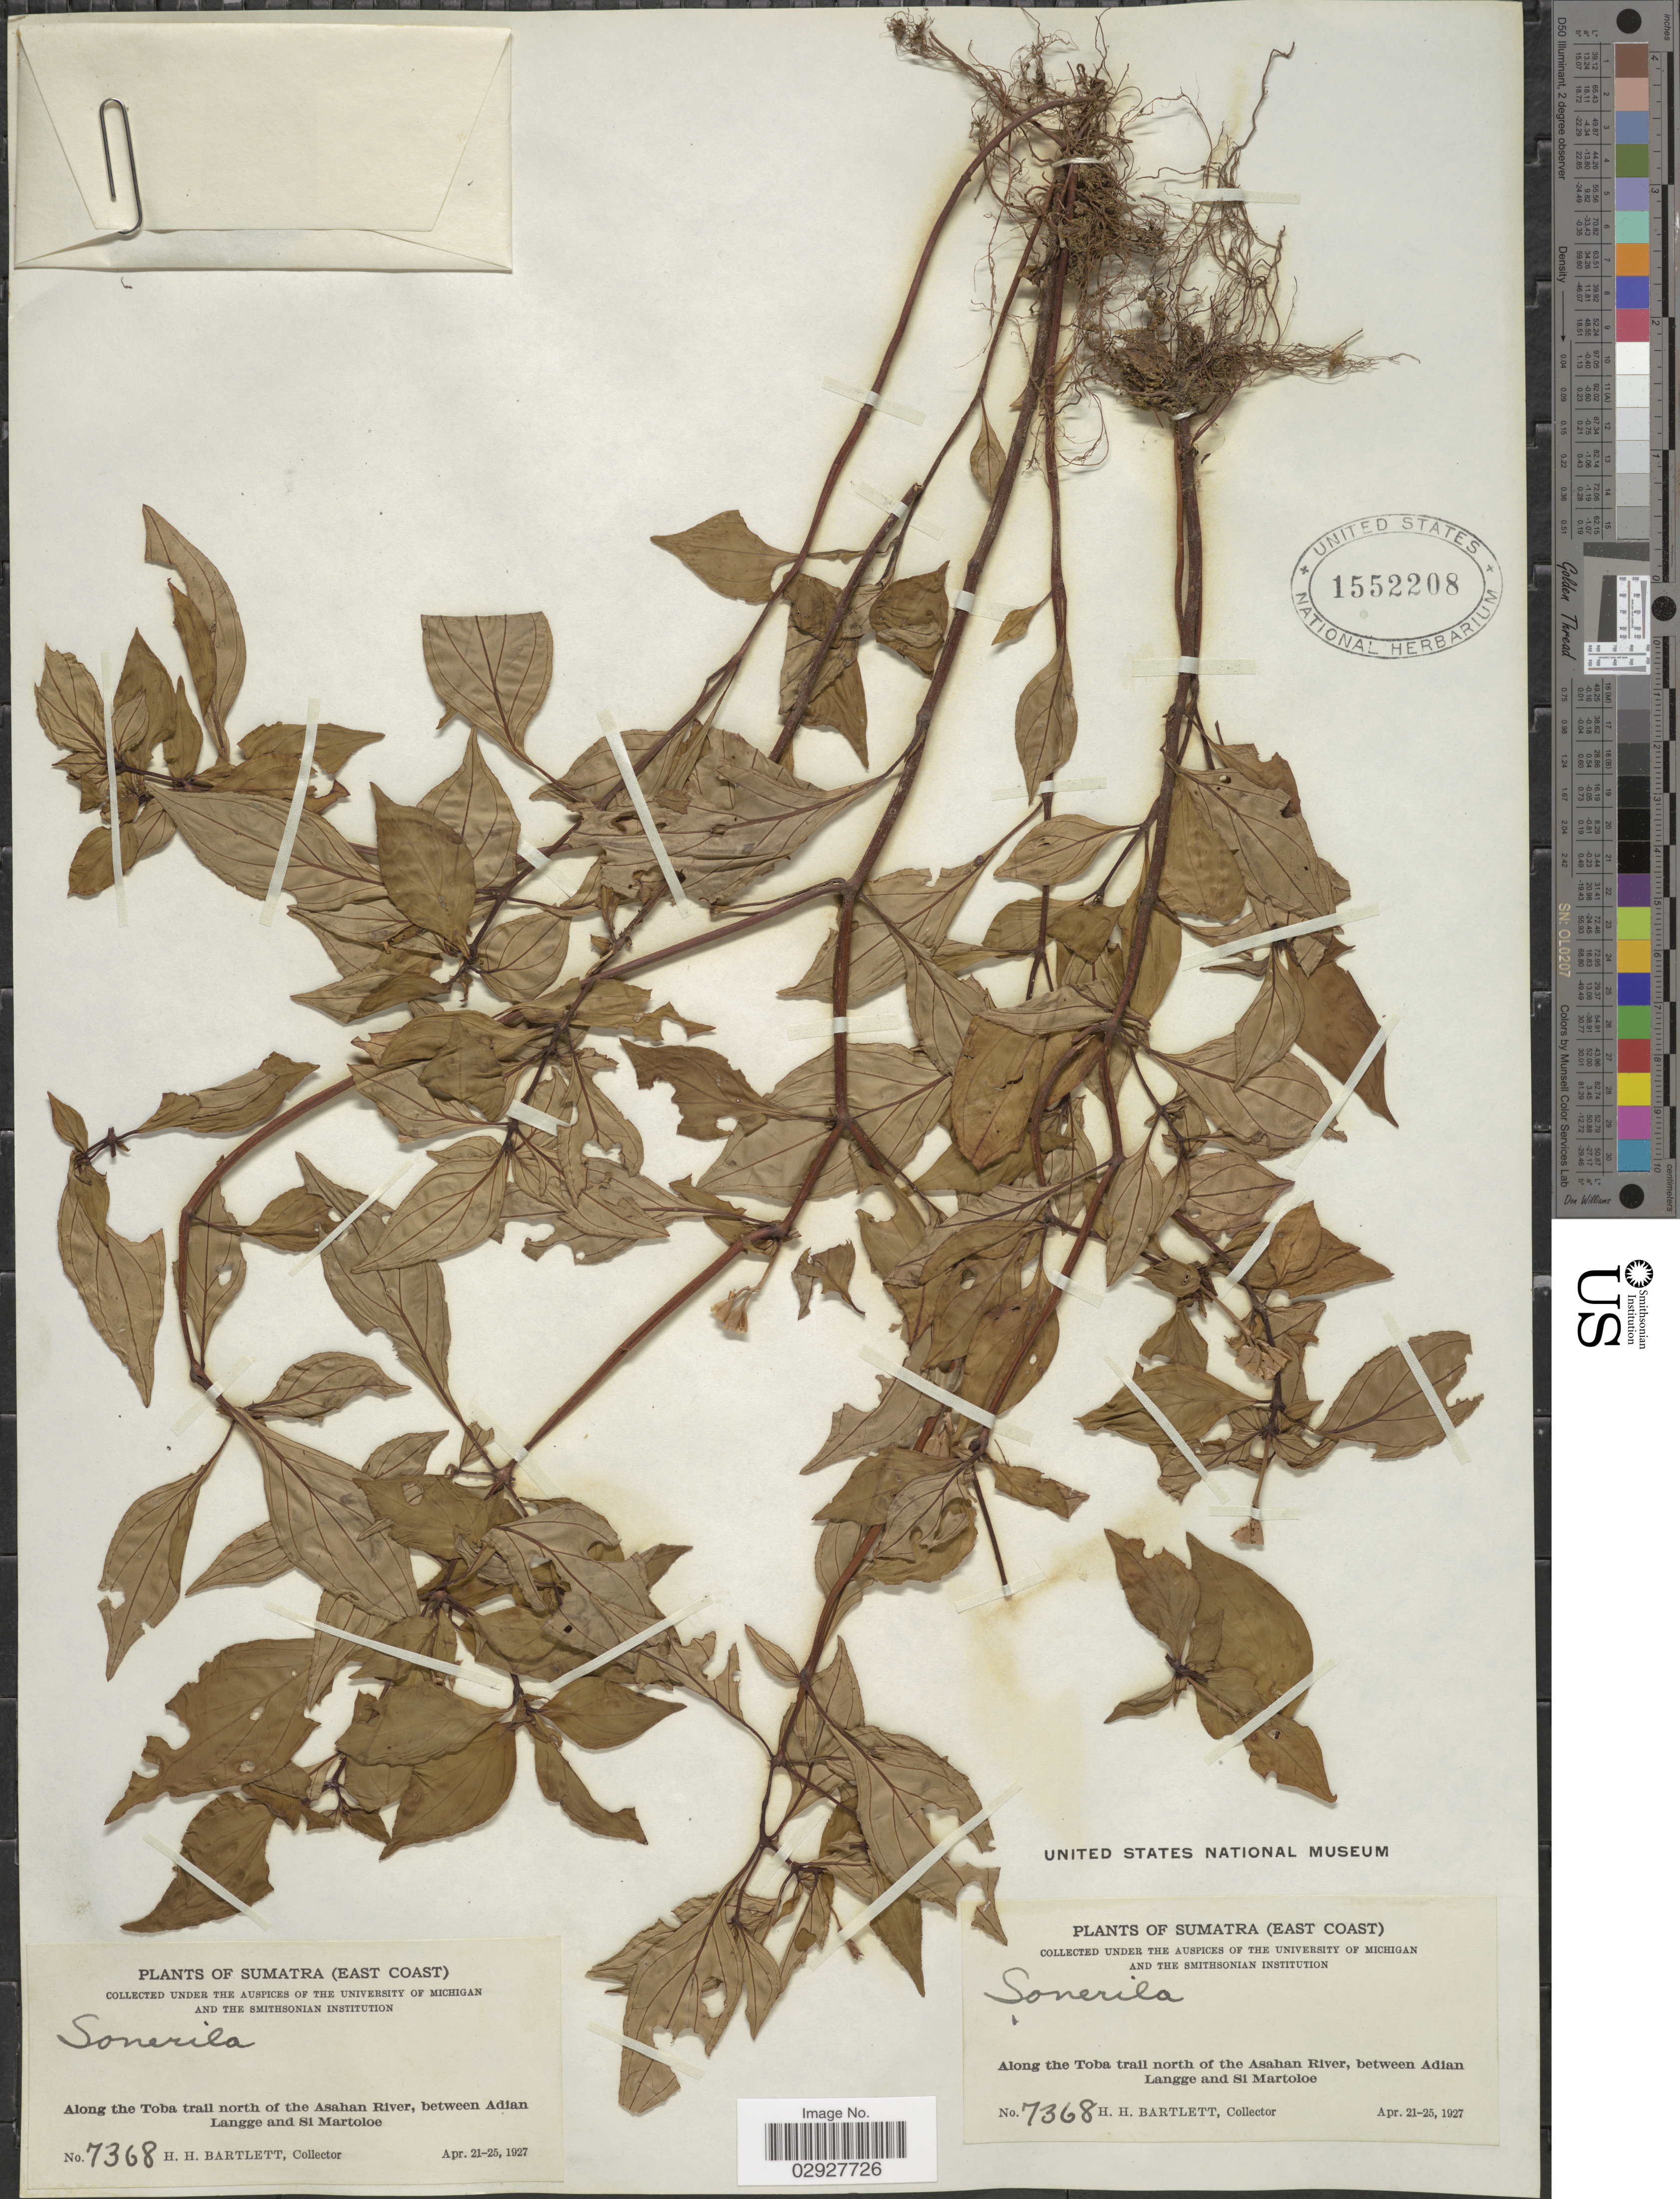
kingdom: Plantae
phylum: Tracheophyta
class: Magnoliopsida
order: Myrtales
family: Melastomataceae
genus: Sonerila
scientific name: Sonerila sp.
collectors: H. H. Bartlett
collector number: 7368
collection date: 1927-04-21/1927-04-25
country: Indonesia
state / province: Sumatra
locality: (East Coast). Along the Toba trail north of the Asahan River, between Adian Langge and Si Martoloe.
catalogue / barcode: US 1552208